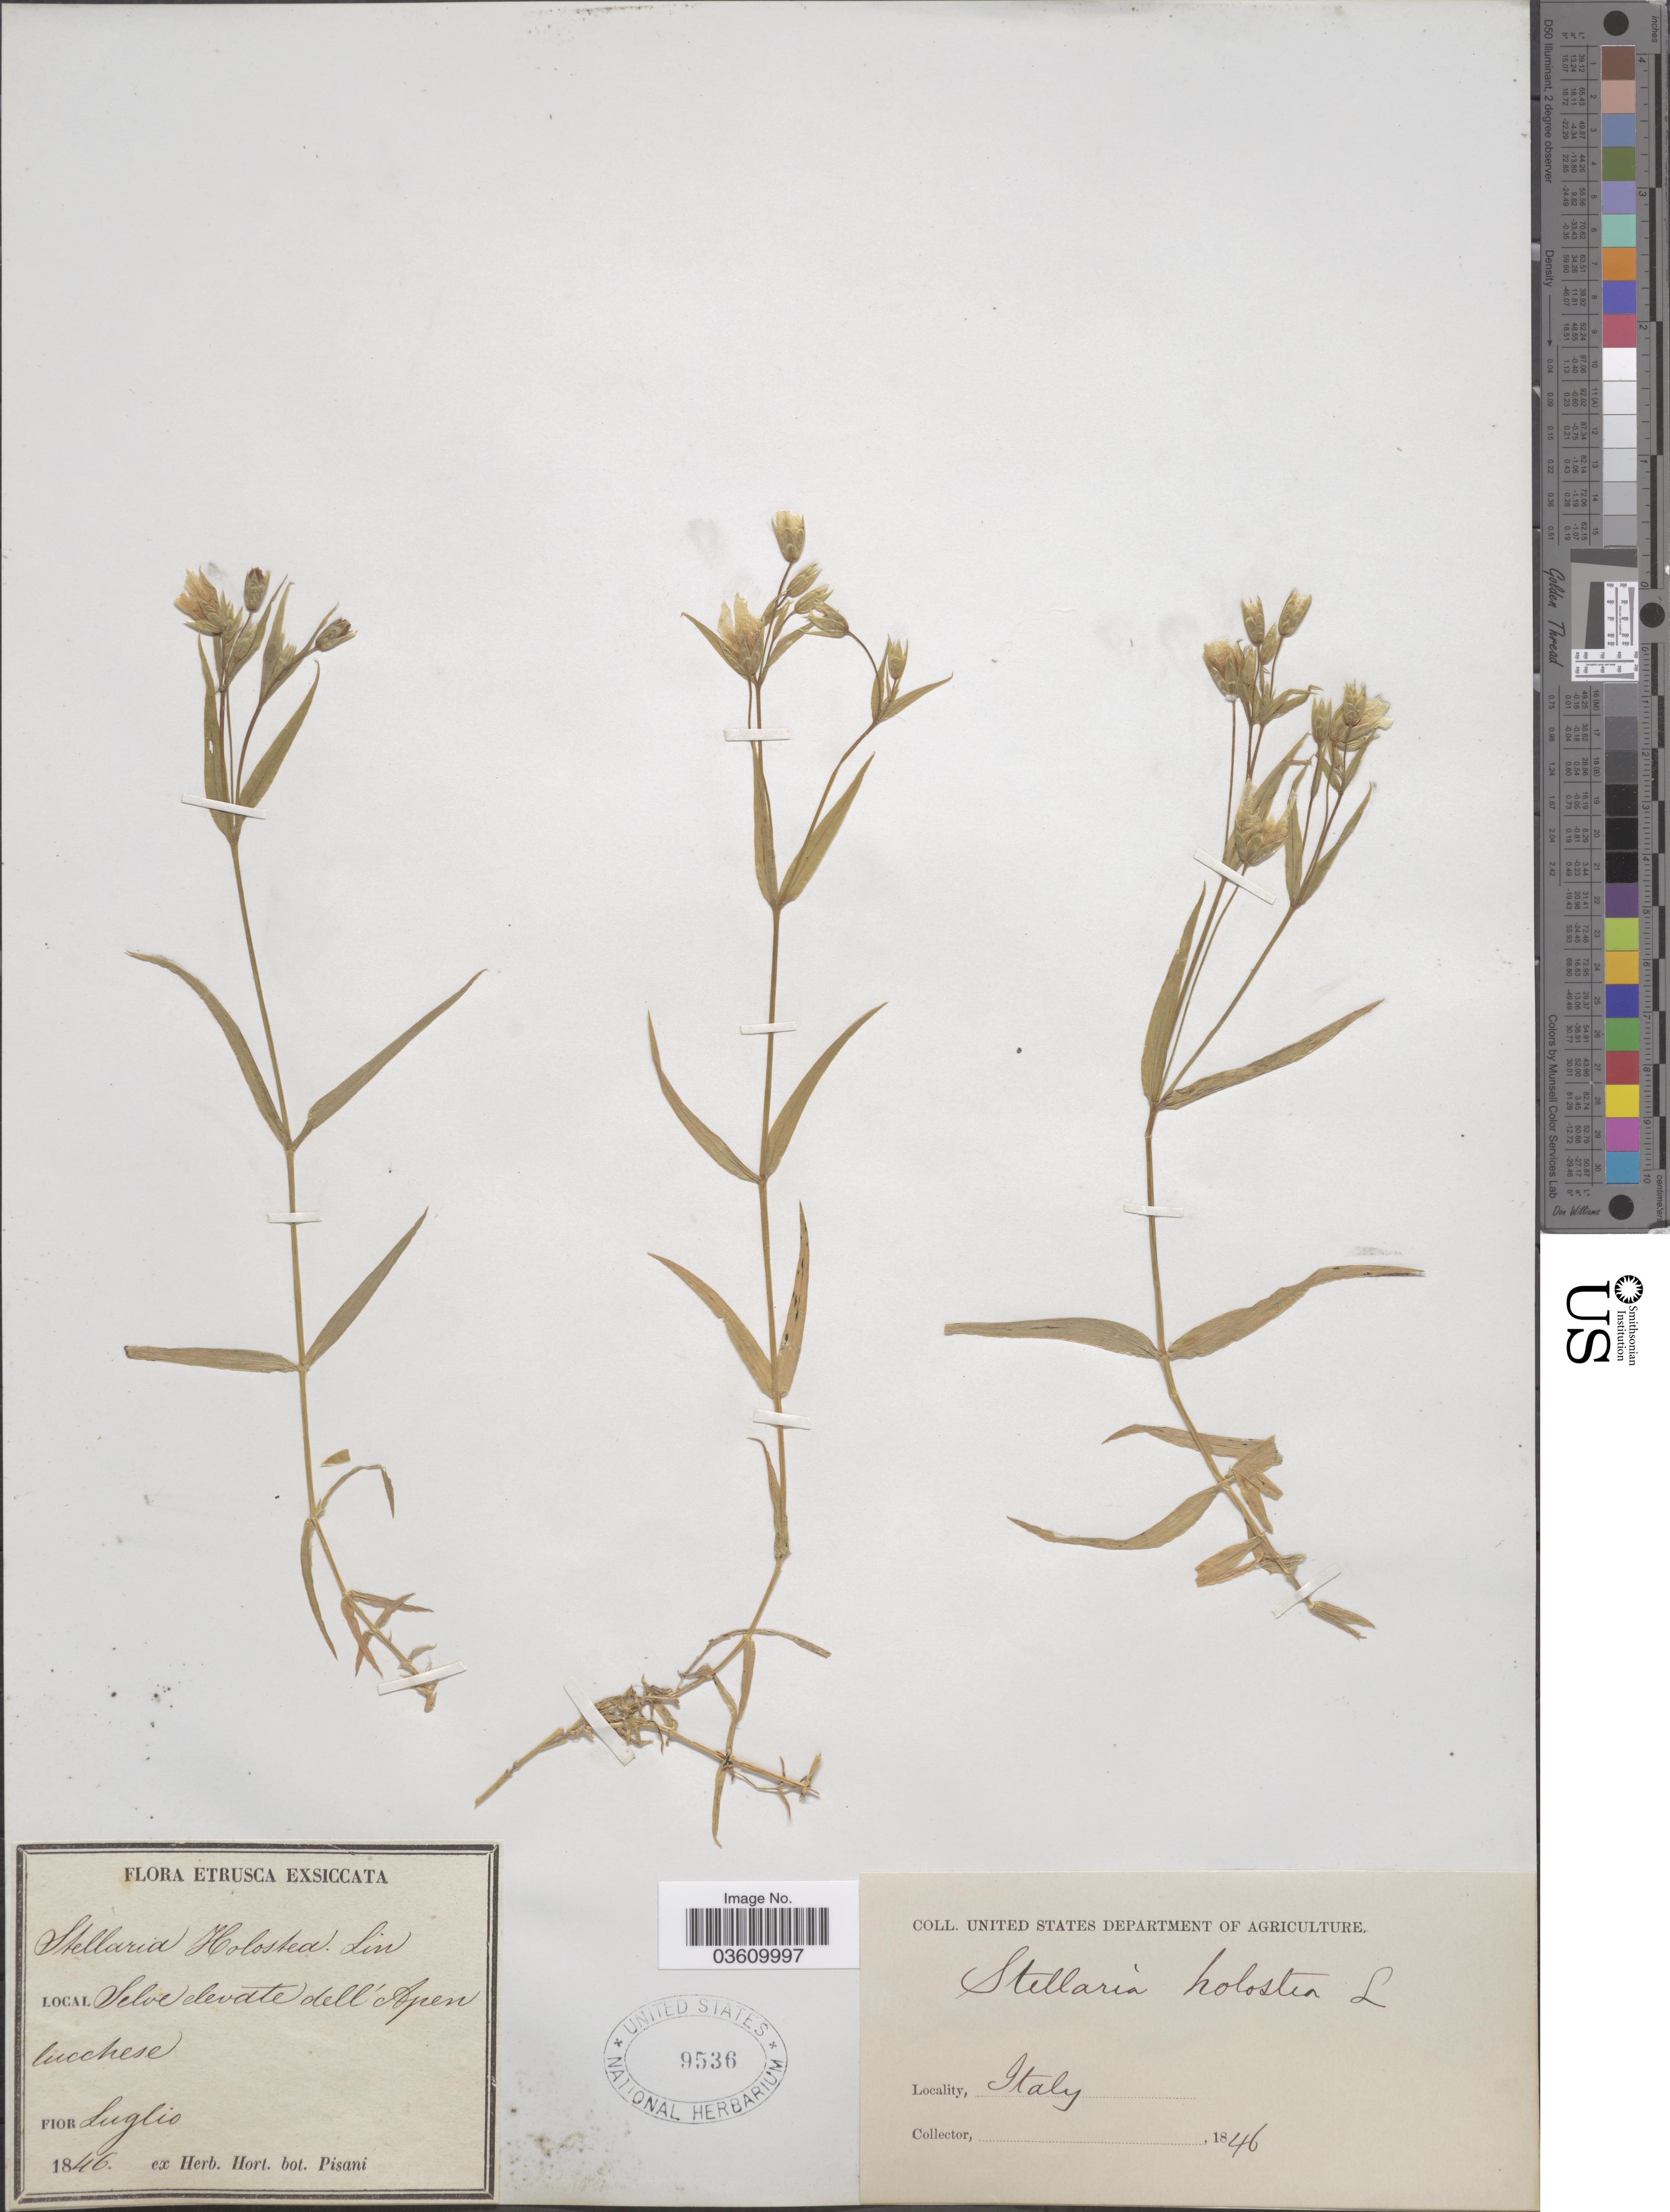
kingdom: Plantae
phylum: Tracheophyta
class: Magnoliopsida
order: Caryophyllales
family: Caryophyllaceae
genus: Rabelera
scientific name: Rabelera holostea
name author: (L.) M.T. Sharples & E.A. Tripp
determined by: U.S. National Herbarium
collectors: ex herb. Hort. Bot. Pisani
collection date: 1846-07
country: Italy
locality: Etrusca exsiccata. Selve elevate dell Apen lucchese.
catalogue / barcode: US 9536